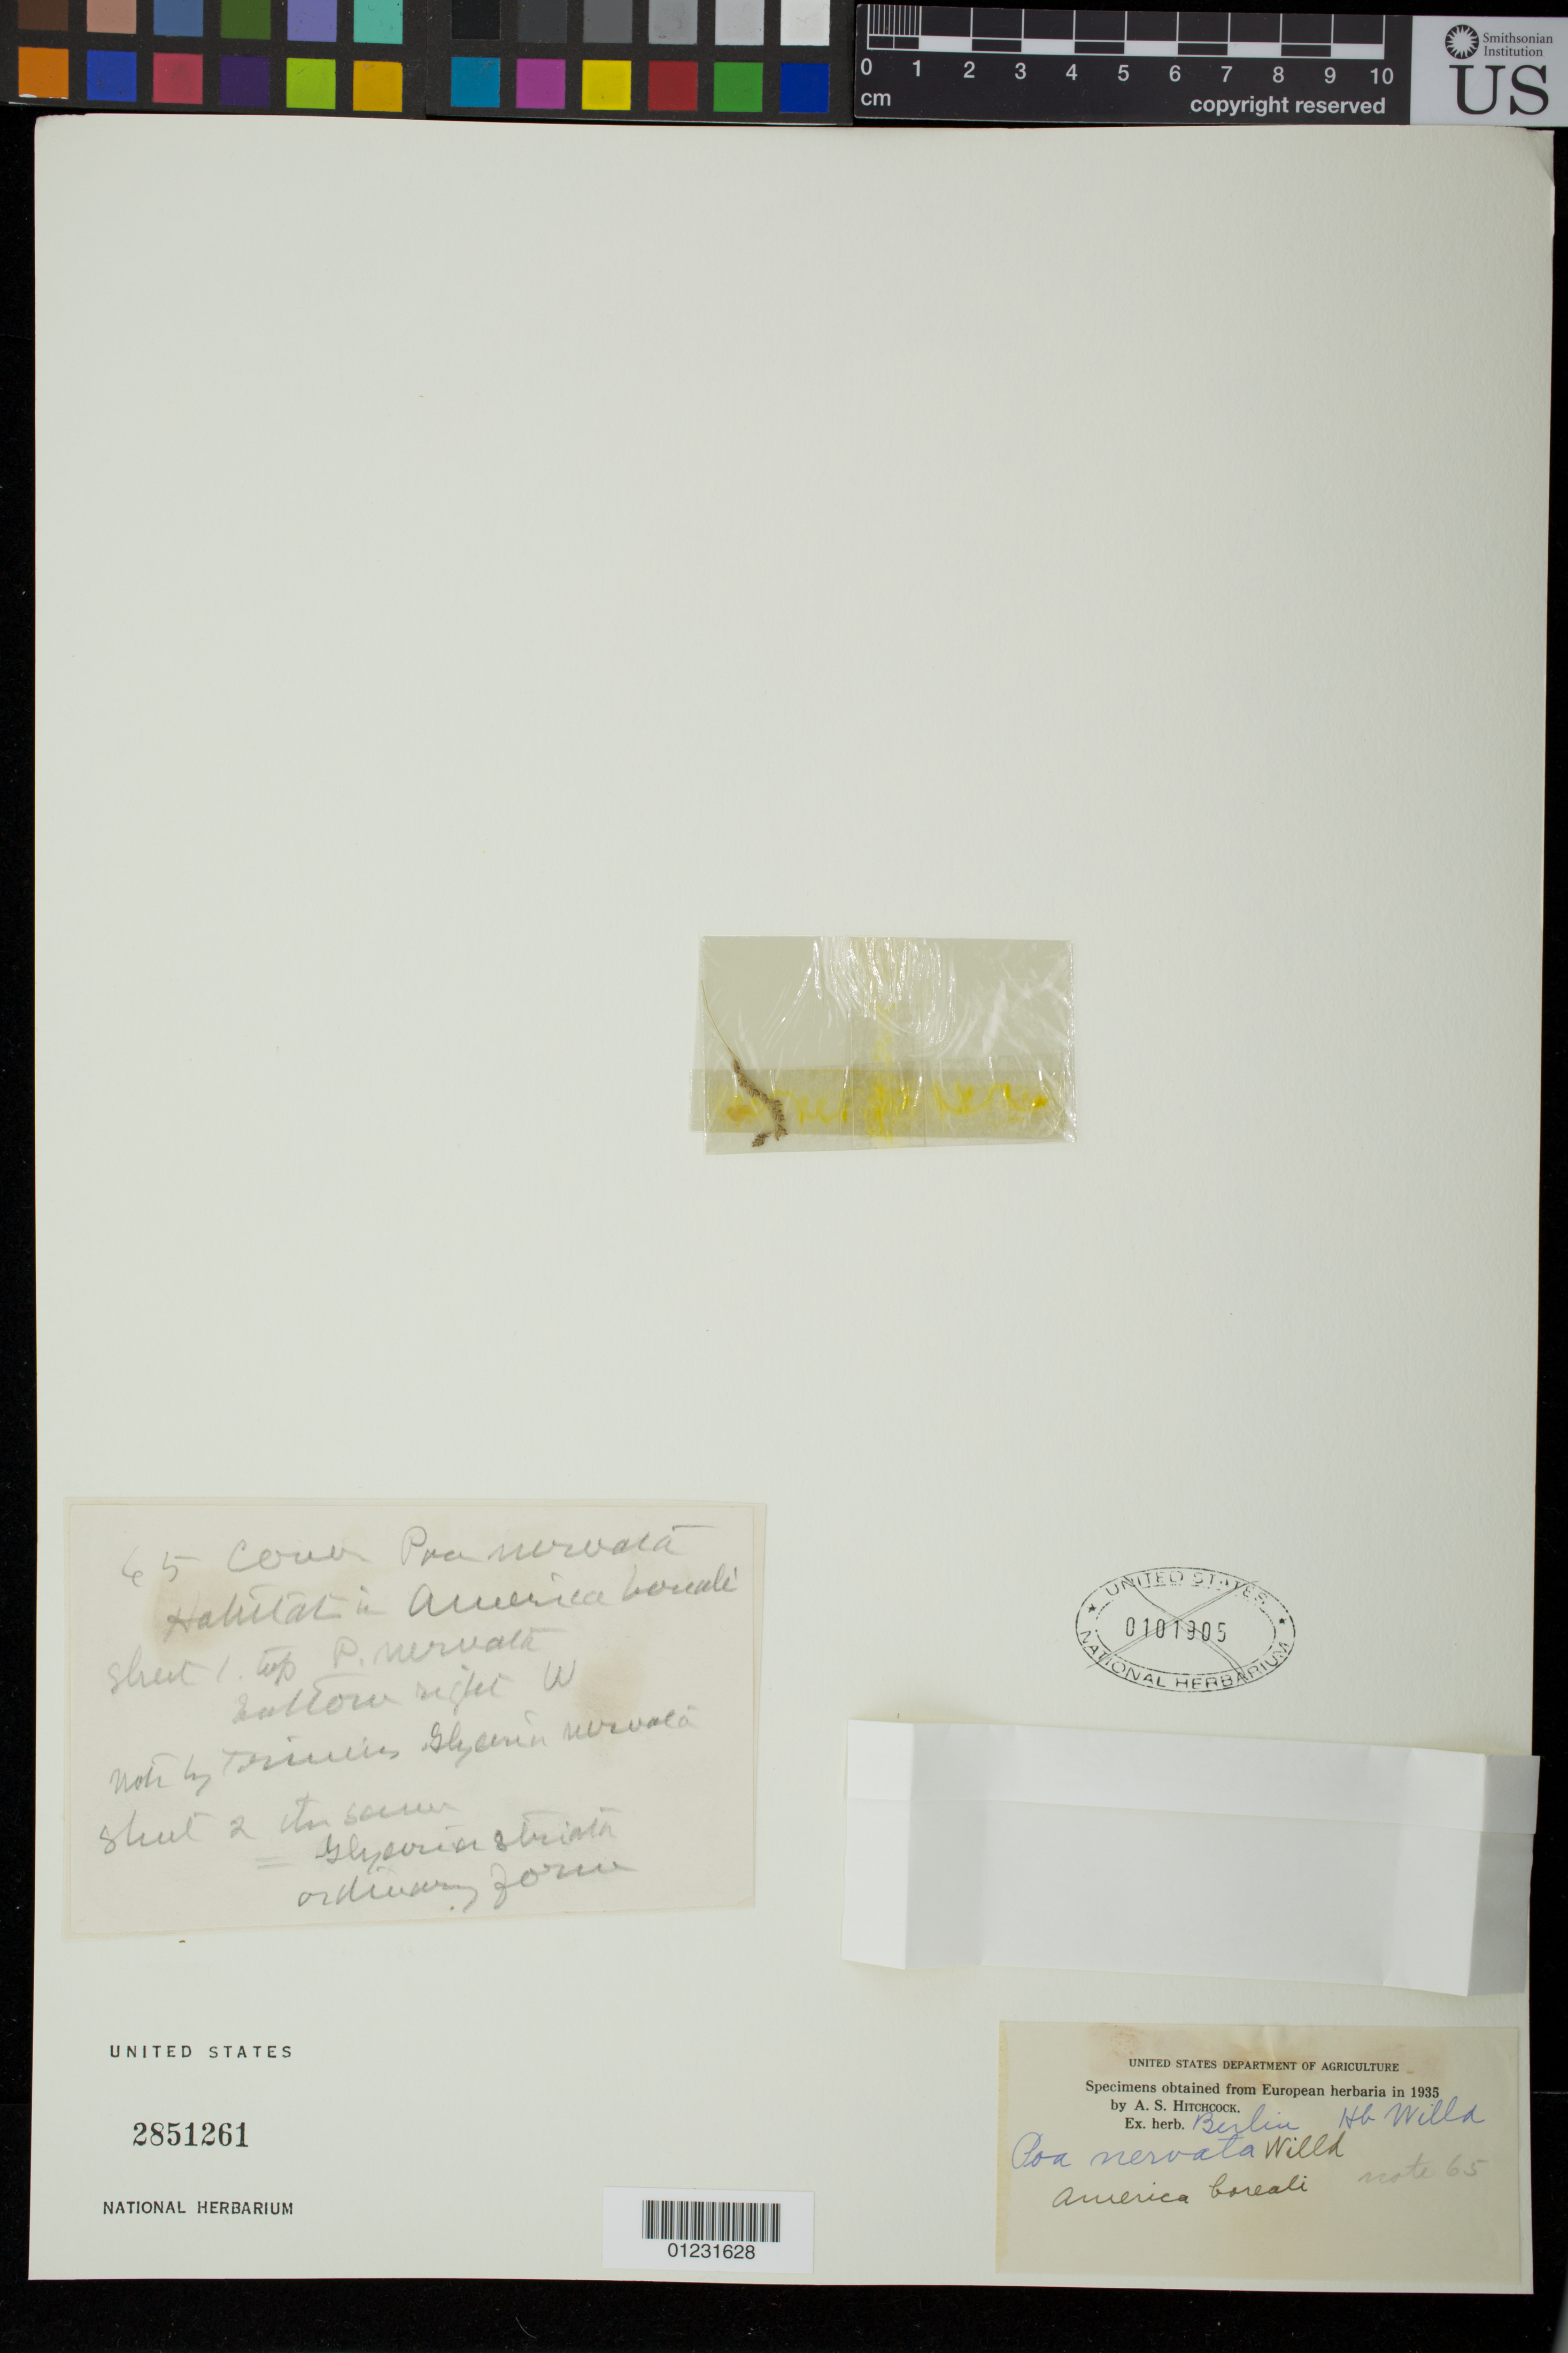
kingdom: Plantae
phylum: Tracheophyta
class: Liliopsida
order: Poales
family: Poaceae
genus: Poa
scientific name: Poa nervata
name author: Willd.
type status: Type Collection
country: Canada / United States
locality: America boreali.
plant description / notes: Fragmentary material of type specimen ex herb. Berlin.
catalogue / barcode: US 2851261